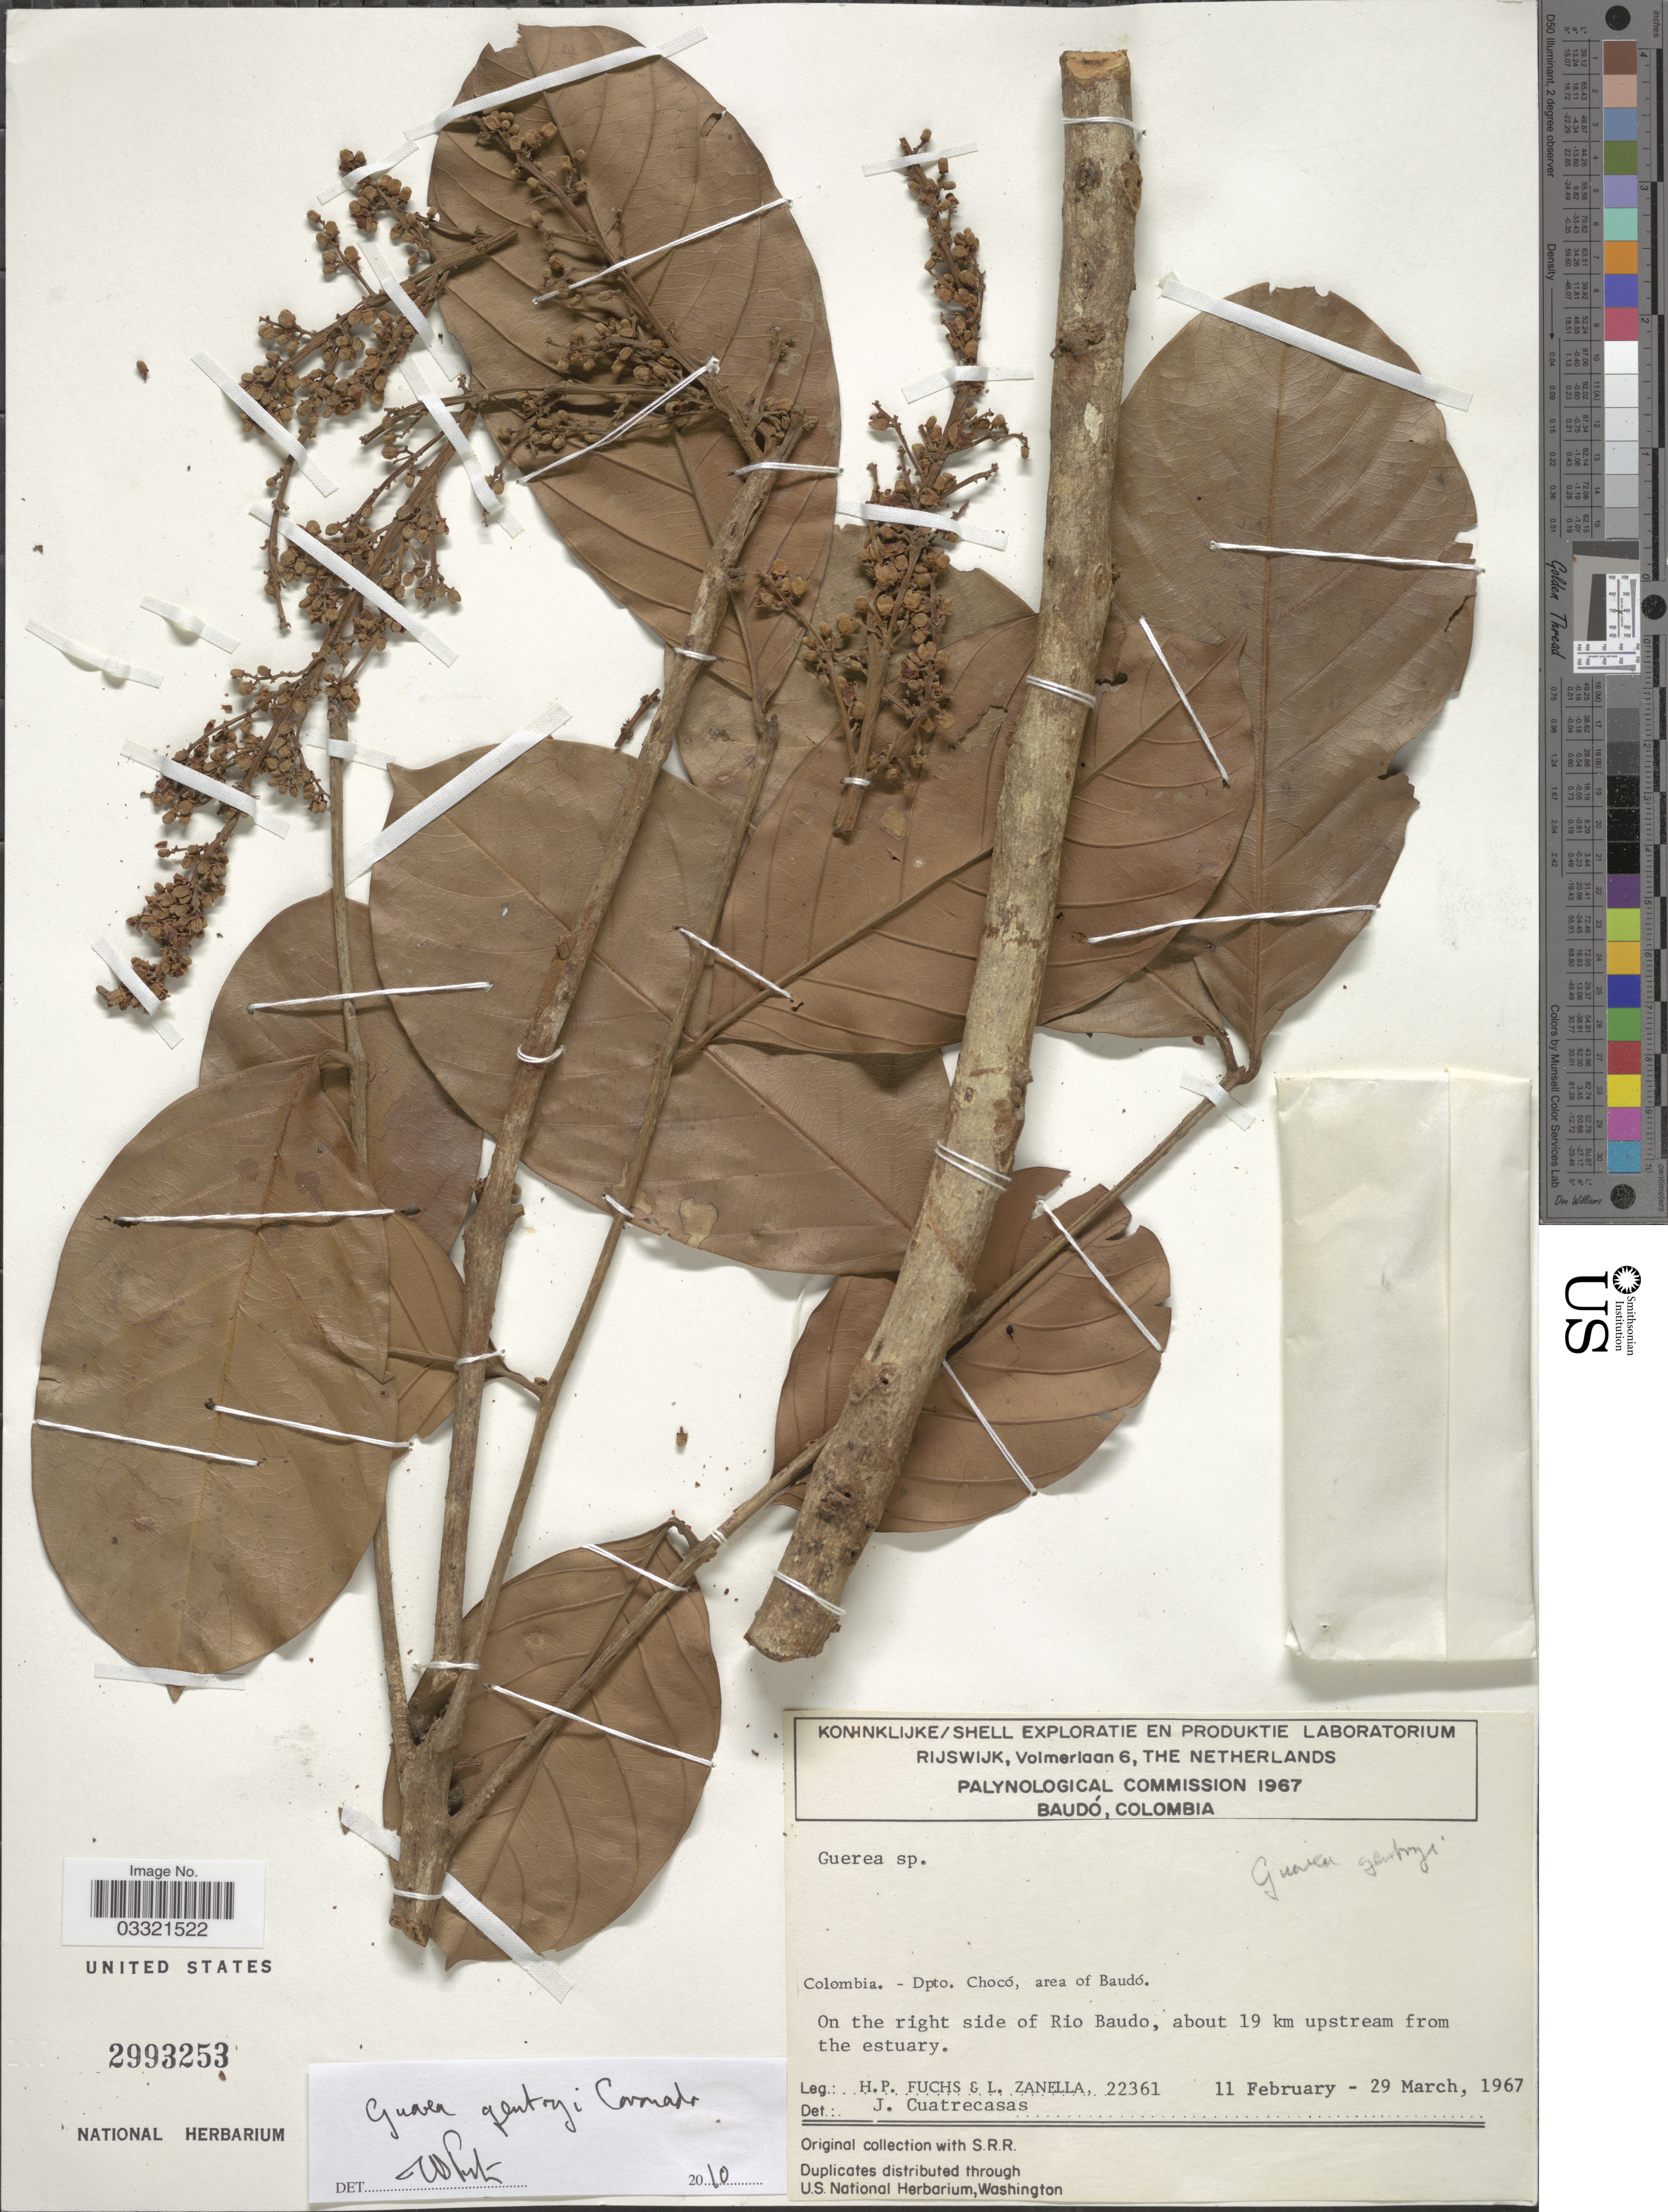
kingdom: Plantae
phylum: Tracheophyta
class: Magnoliopsida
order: Sapindales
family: Meliaceae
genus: Guarea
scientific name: Guarea gentryi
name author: Coronado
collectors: H. P. Fuchs & L. Zanella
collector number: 22361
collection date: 1967-02-11/1967-03-29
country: Colombia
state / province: Chocó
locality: Dpto. Chocó, area of Baudó. On the right side of Rio Baudo, about 19 km upstream from the estuary.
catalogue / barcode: US 2993253